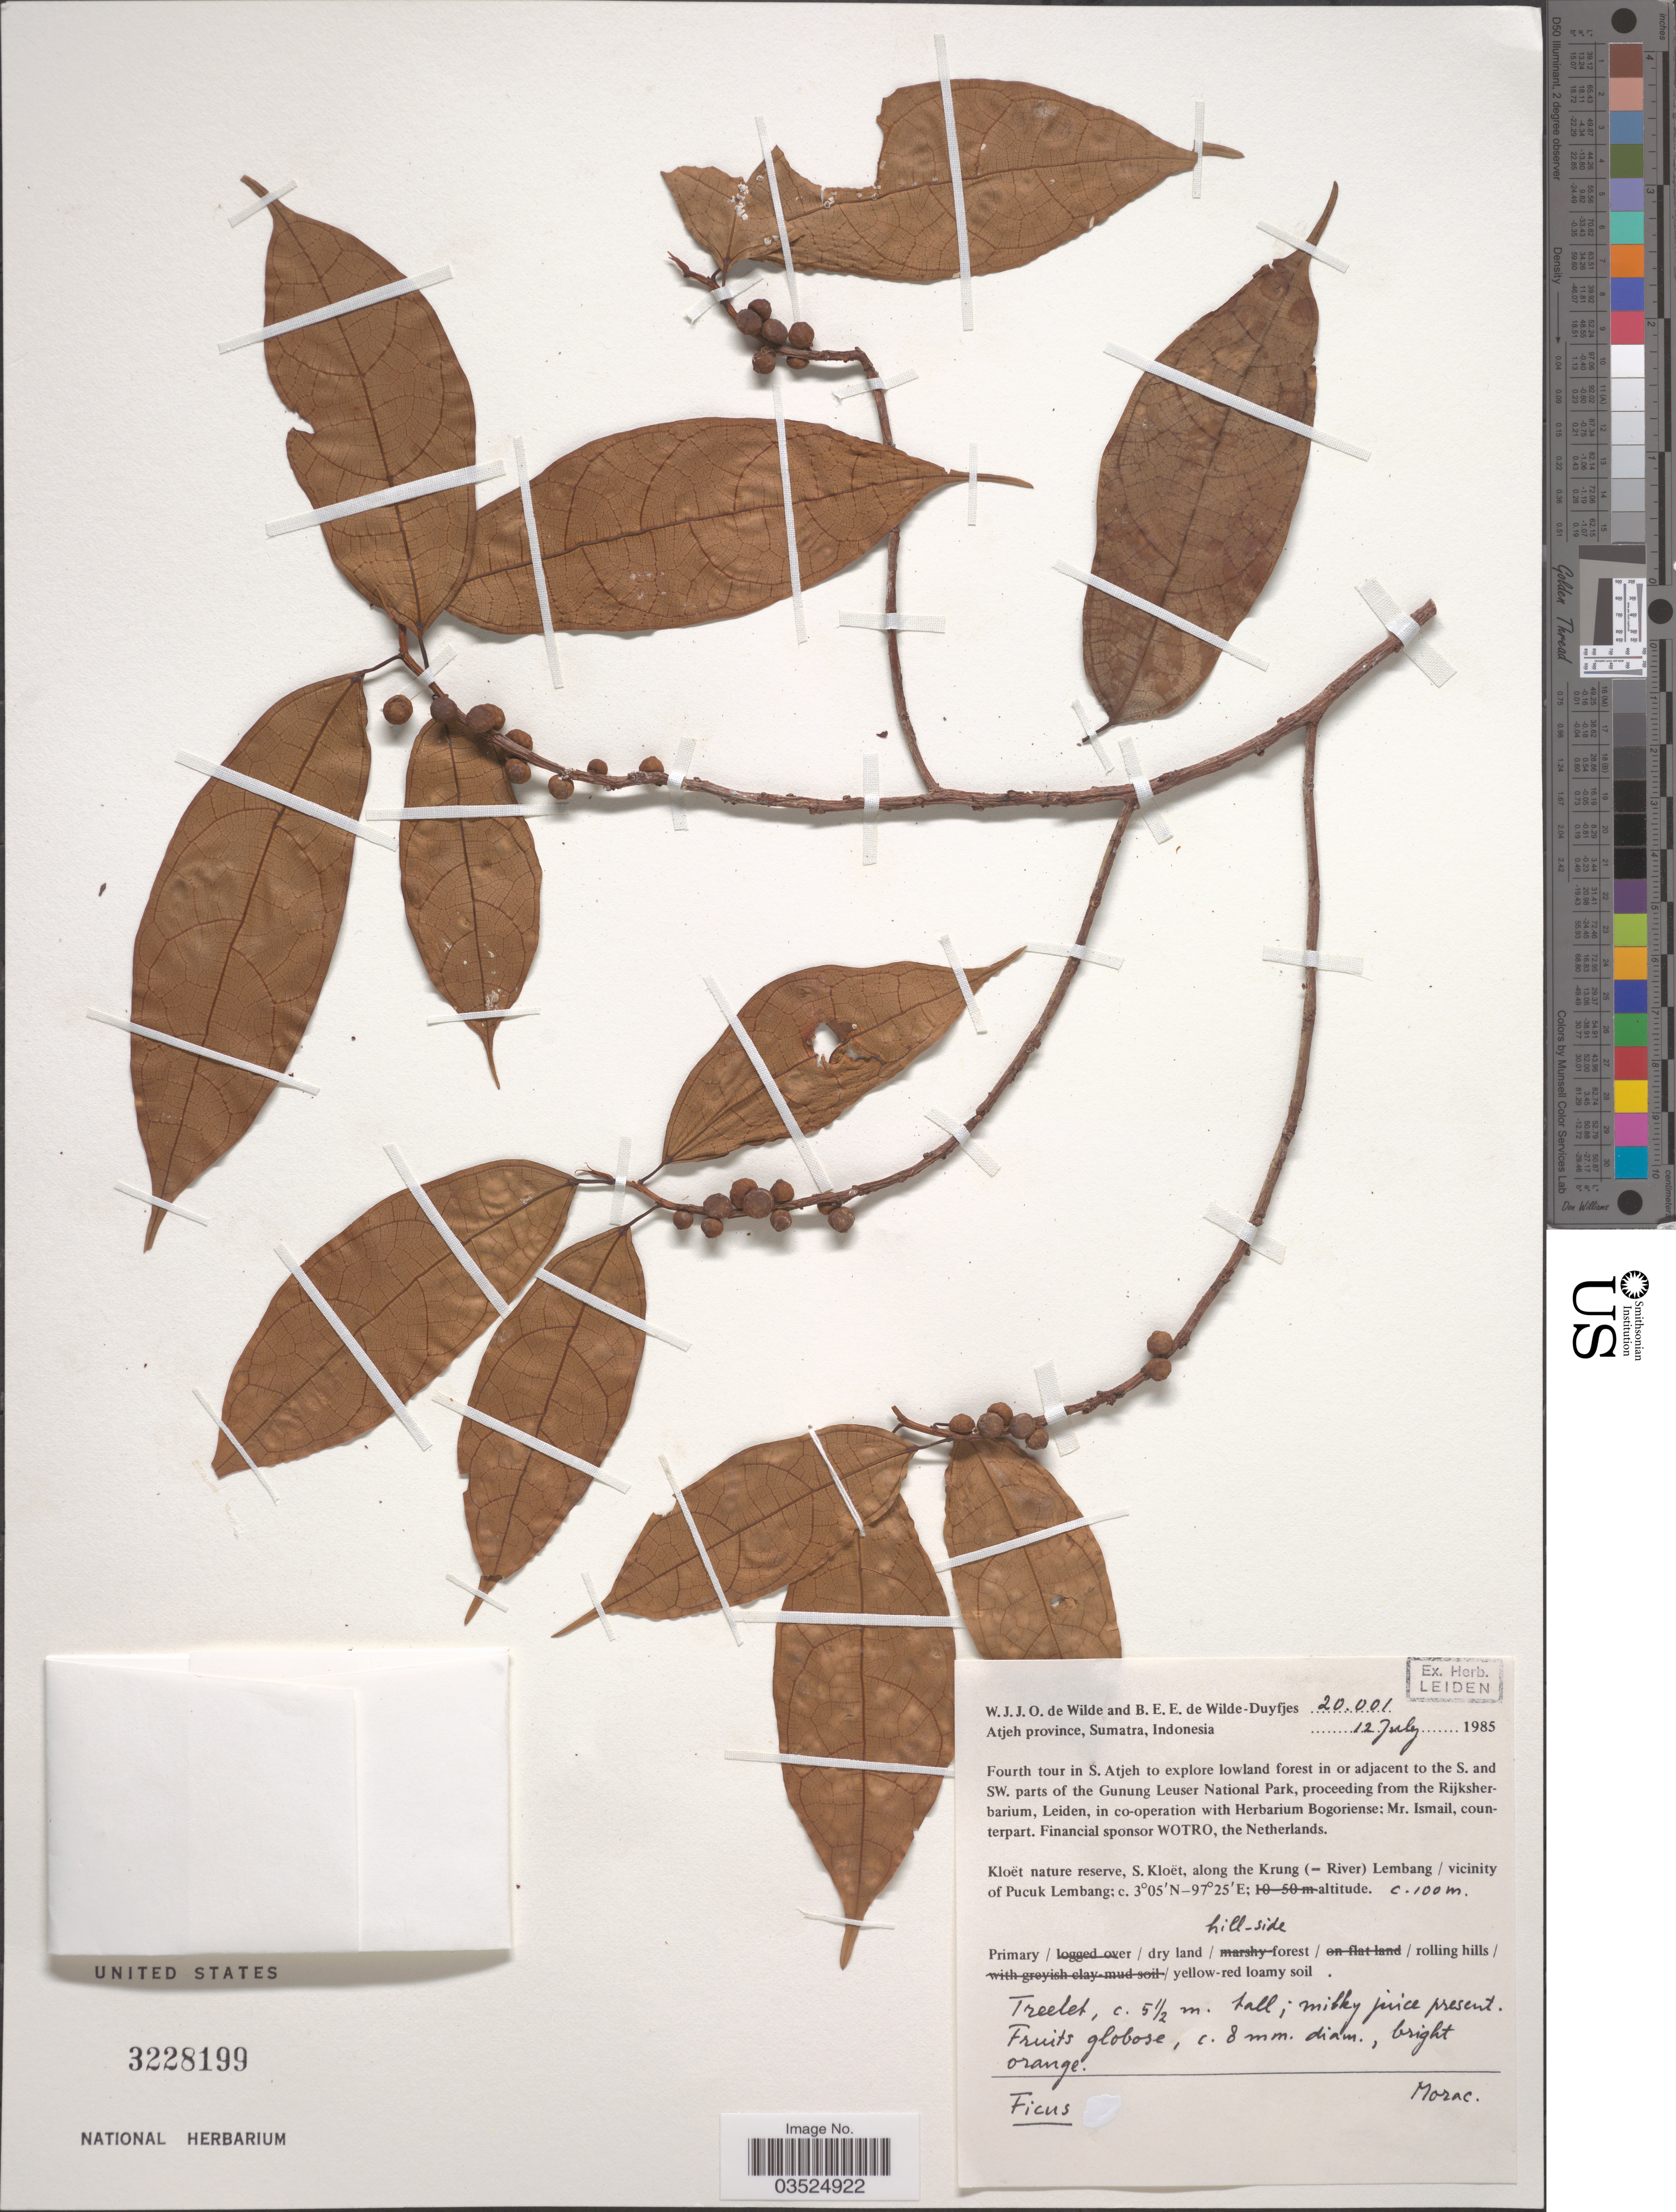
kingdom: Plantae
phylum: Tracheophyta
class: Magnoliopsida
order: Rosales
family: Moraceae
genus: Ficus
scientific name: Ficus sp.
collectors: W. J. de Wilde & B. E. de Wilde-Duyfjes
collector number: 20001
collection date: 1985-07-12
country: Indonesia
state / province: Sumatra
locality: Atjeh province. Fourth tour in S. Atjeh to explore lowland forest in or adjacent to the S. and SW. parts of the Gunung Leuser National Park. Kloët nature reserve, S. Kloët, along the Krung (=River) Lembang / vicinity of Pucuk Lembang.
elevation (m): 100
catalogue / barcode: US 3228199